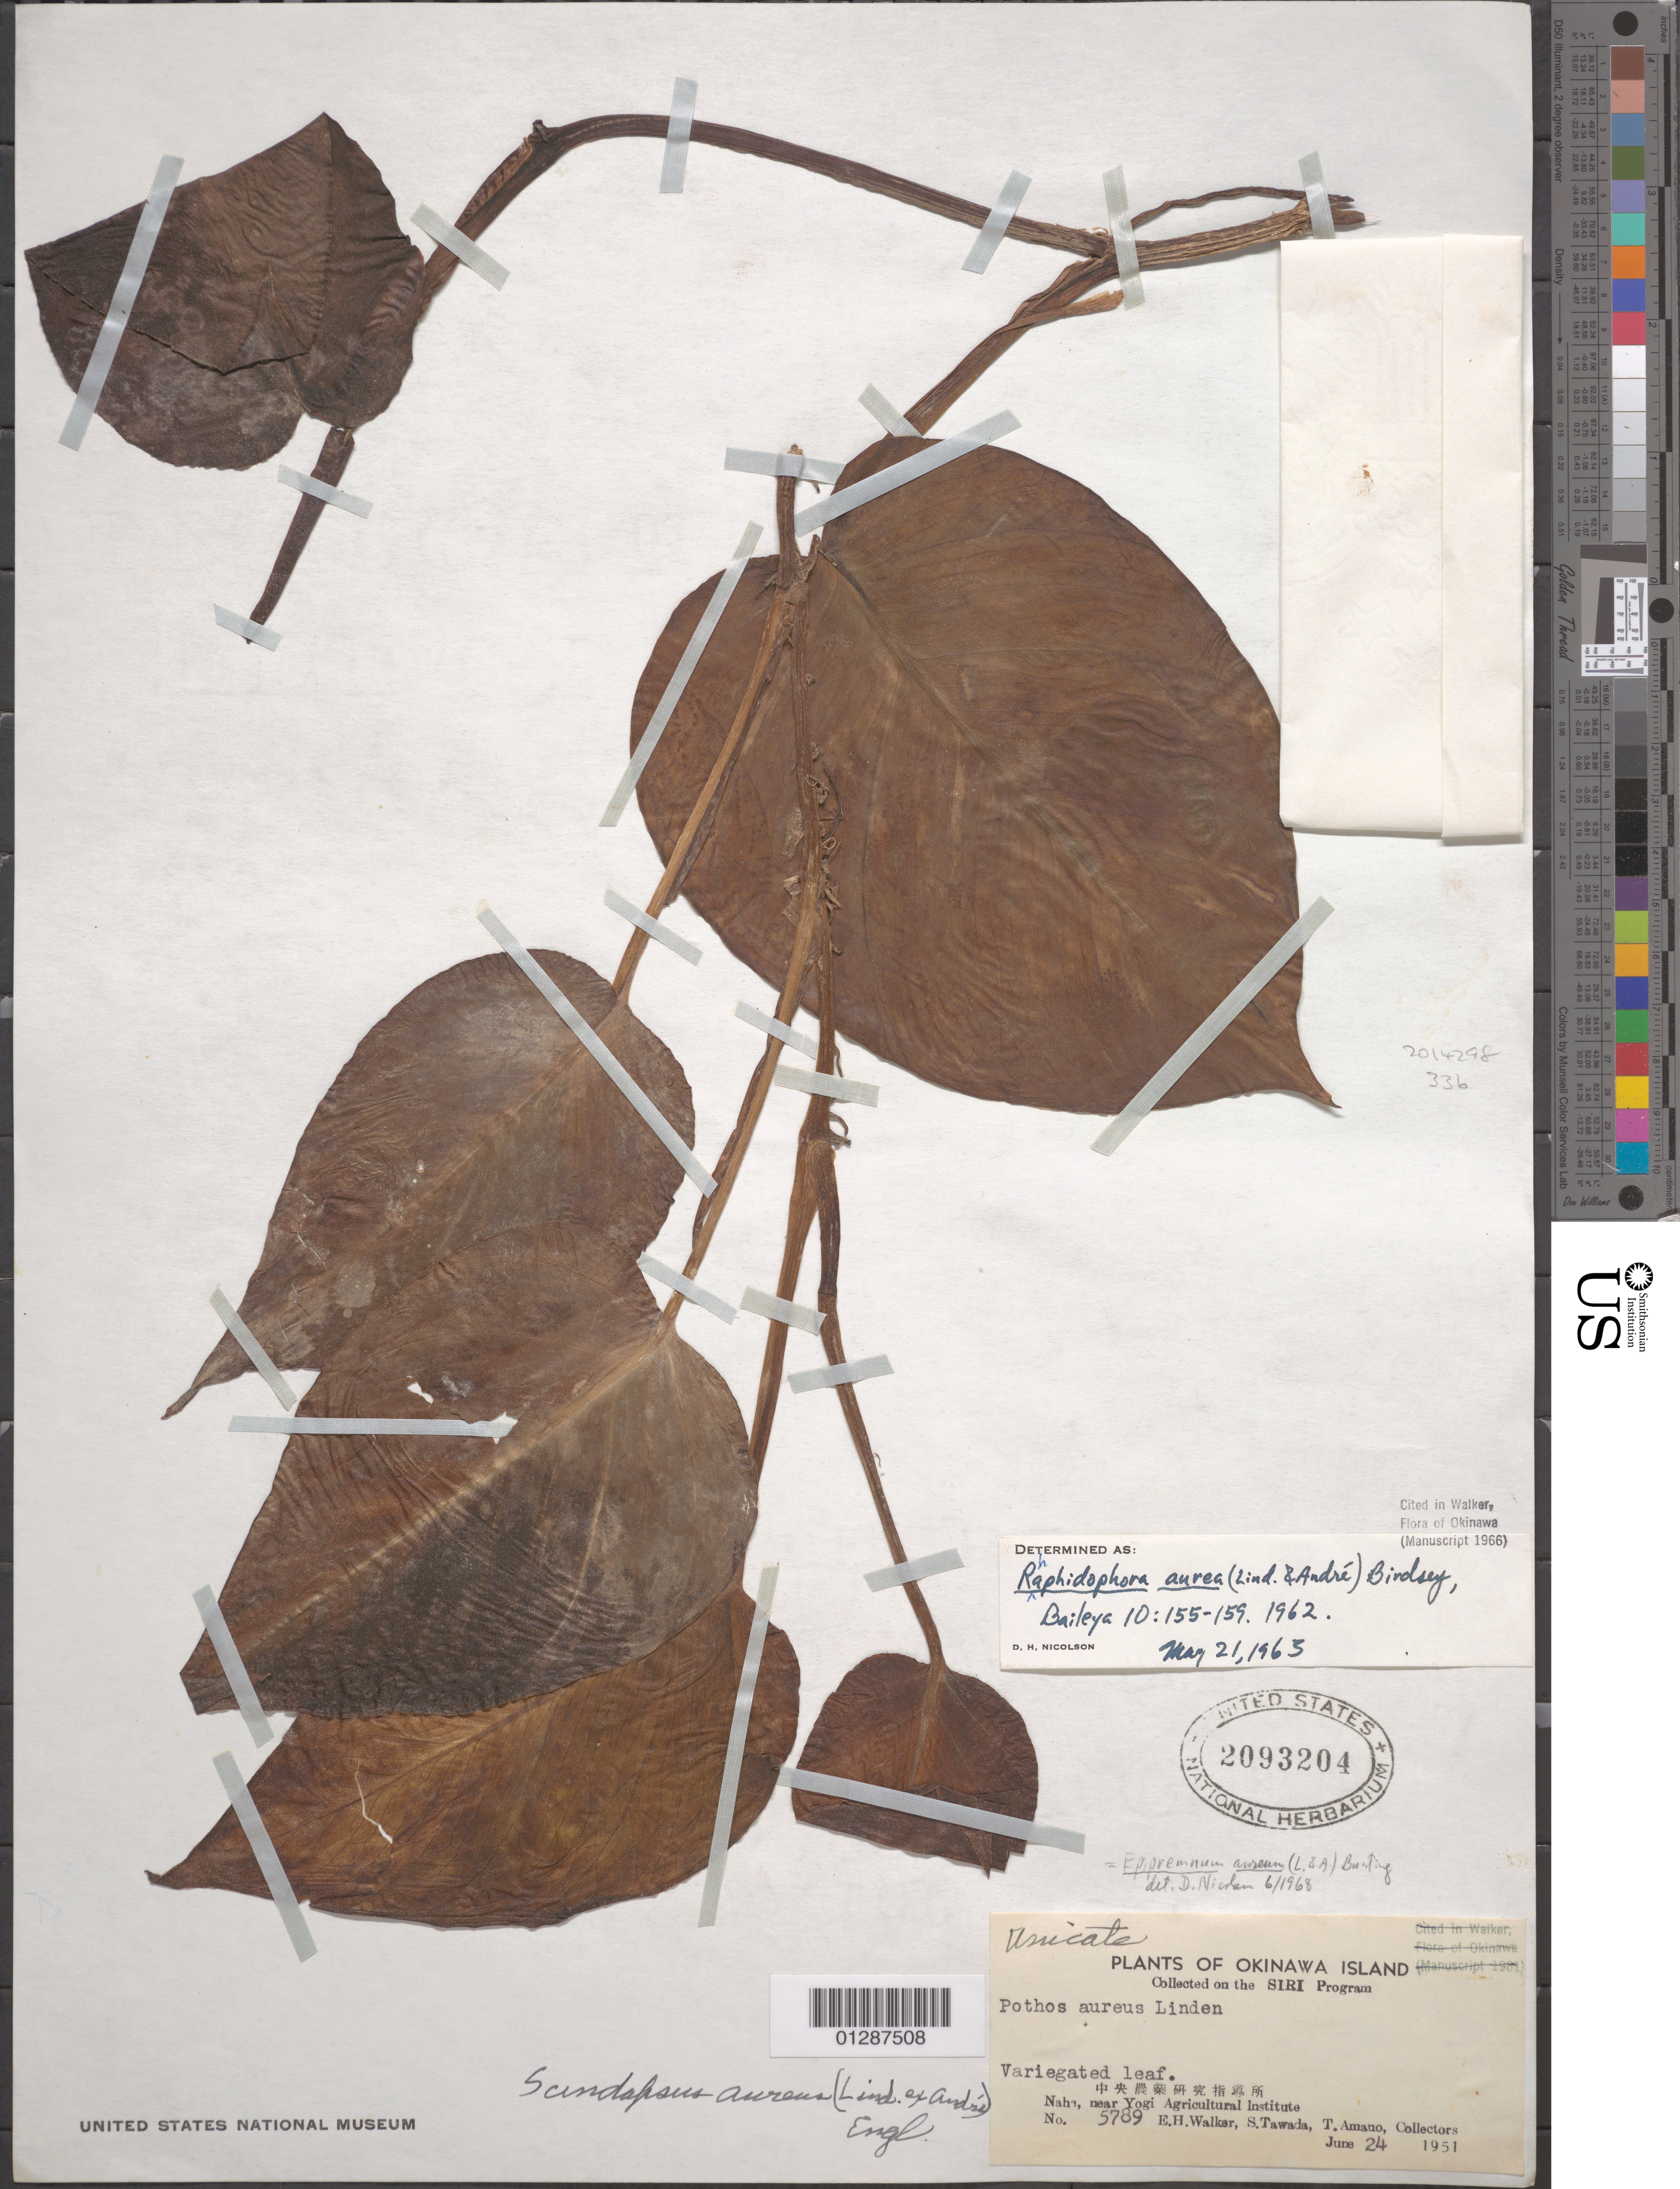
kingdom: Plantae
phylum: Tracheophyta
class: Liliopsida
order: Alismatales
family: Araceae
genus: Epipremnum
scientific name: Epipremnum aureum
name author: (Linden & André) G.S. Bunting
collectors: E. H. Walker, S. Tawada & T. Amano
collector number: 5789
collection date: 1951-06-24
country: Japan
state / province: Okinawa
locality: Okinawa Island. Naha, near Yogi Agricultural Institute.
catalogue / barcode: US 2093204